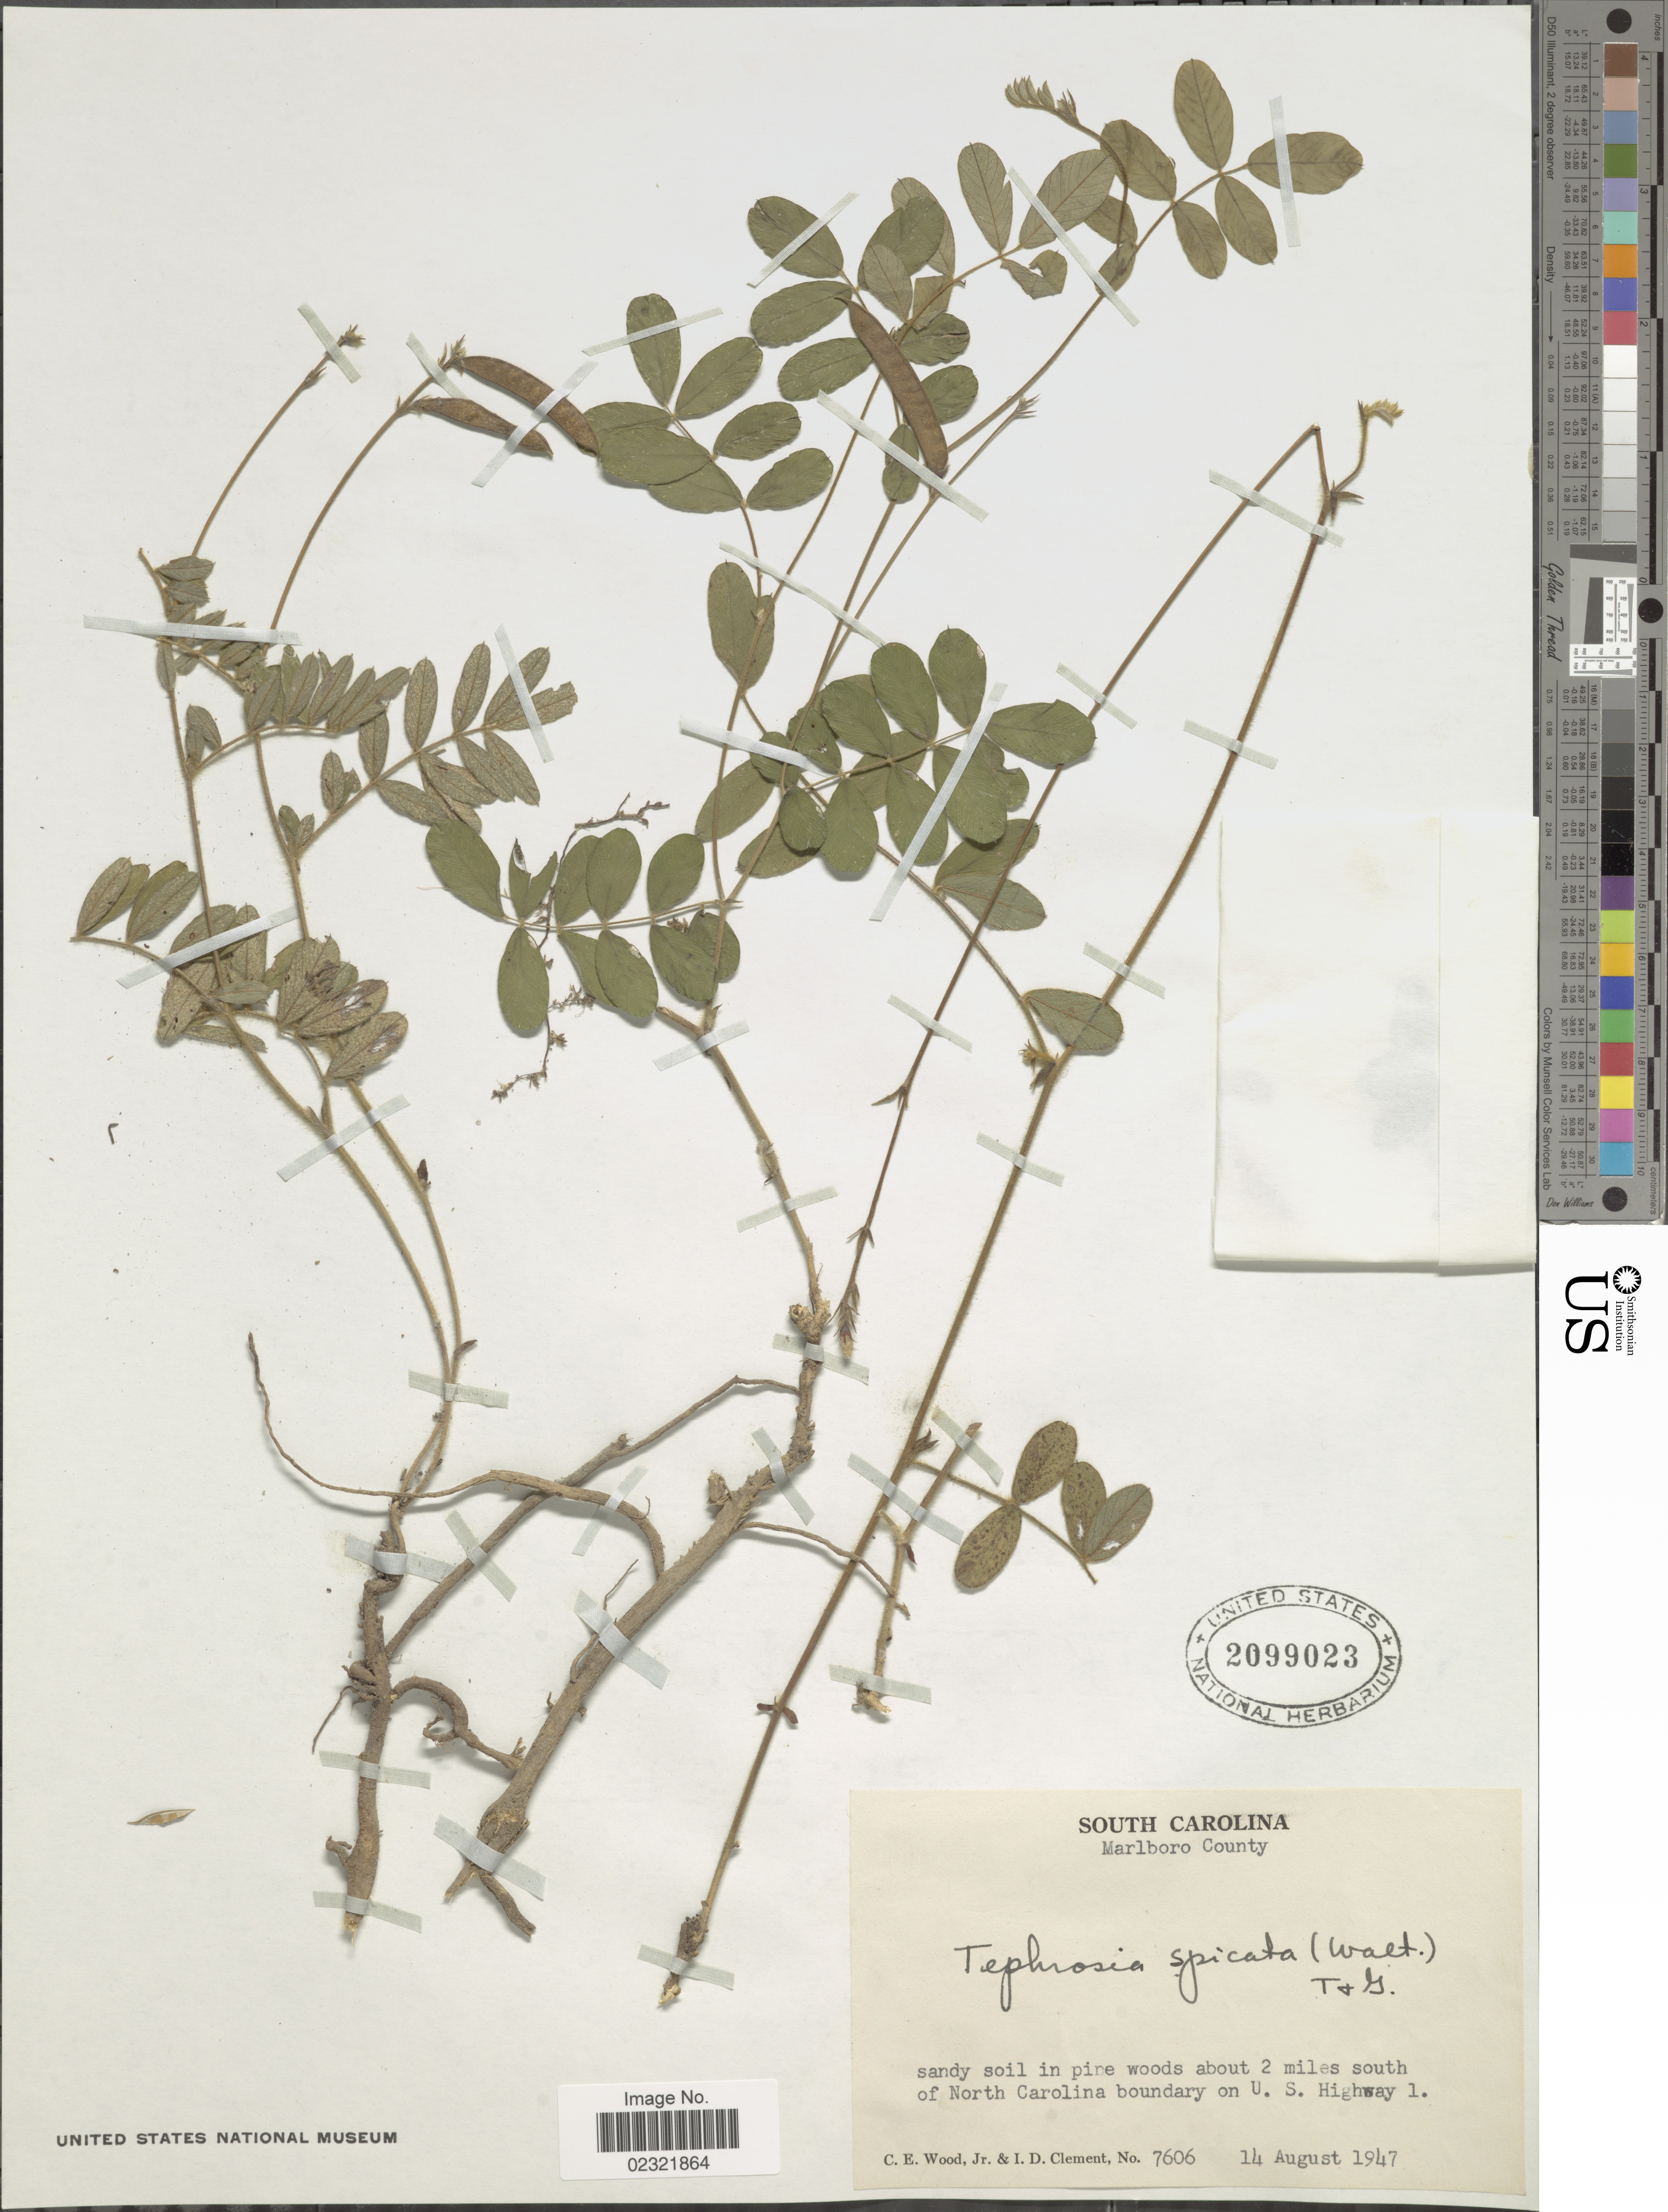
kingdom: Plantae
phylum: Tracheophyta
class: Magnoliopsida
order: Fabales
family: Fabaceae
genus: Tephrosia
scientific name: Tephrosia spicata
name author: (Walter) Torr. & A. Gray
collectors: C. Wood & I. Clement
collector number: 7606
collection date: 1947-08-14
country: United States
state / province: South Carolina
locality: Marlboro County, sandy soil in pine woods about 2 miles south of North Carolina boundary on U.S. Highway 1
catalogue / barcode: US 2099023